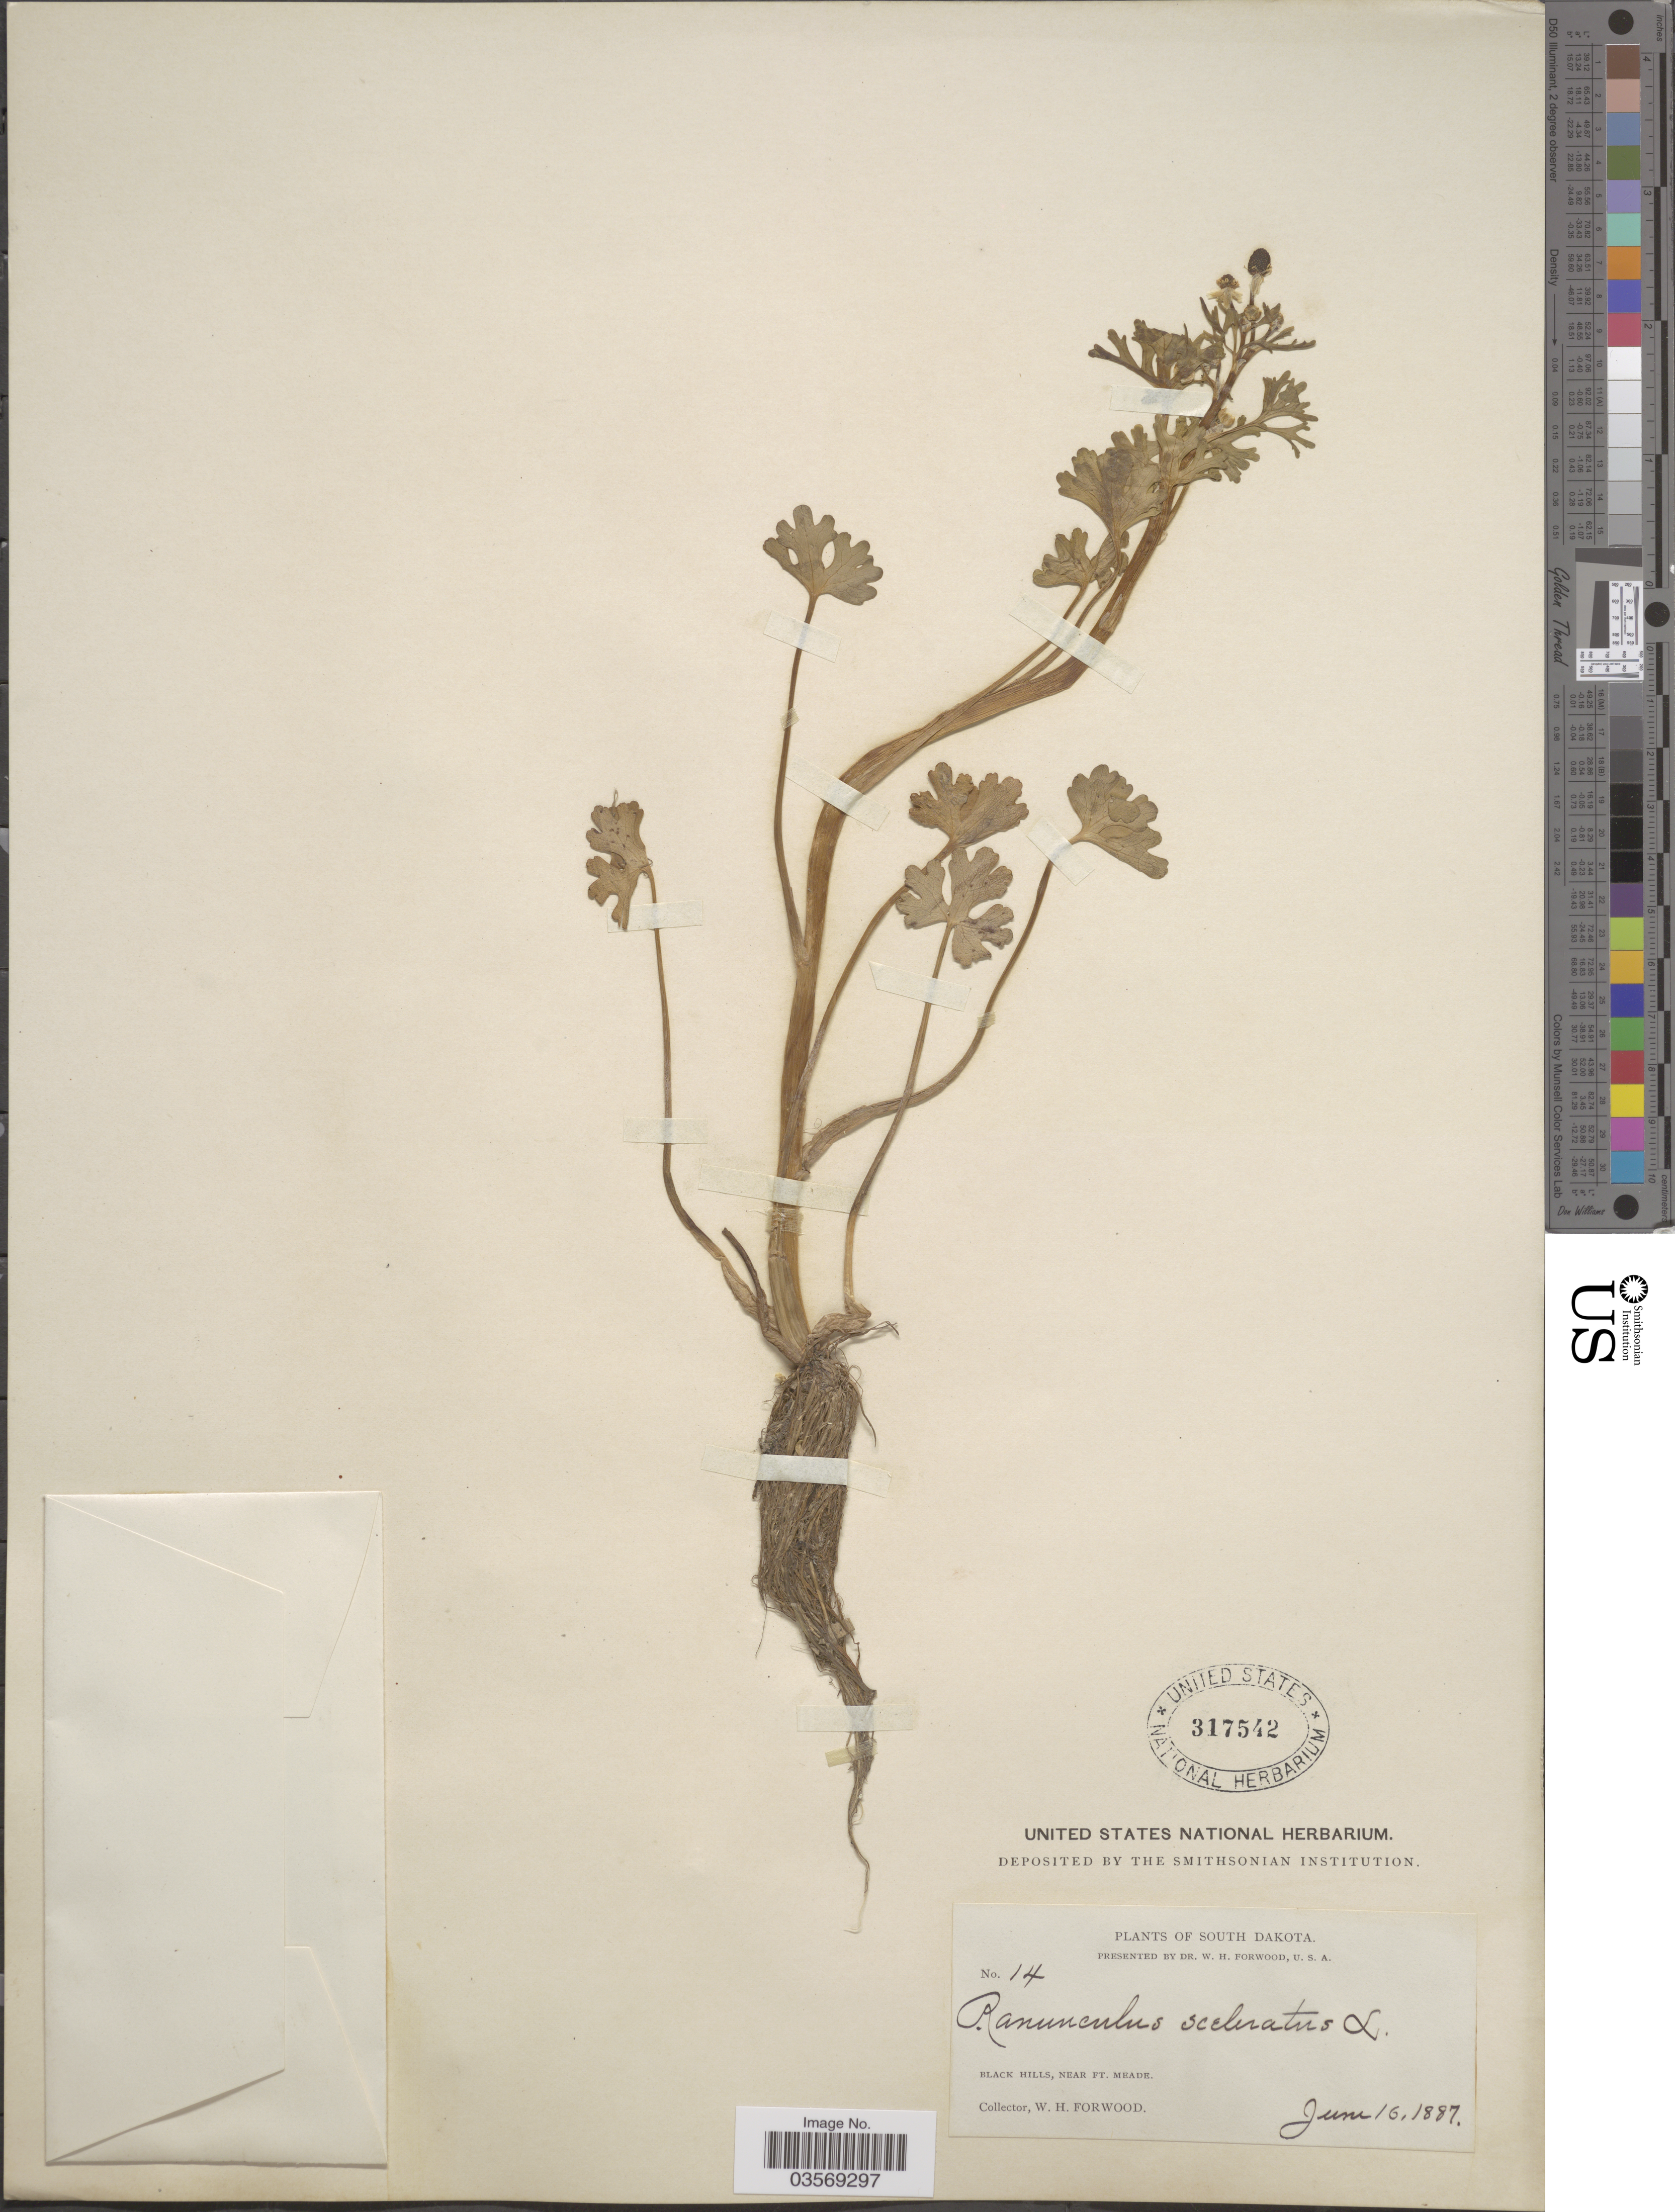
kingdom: Plantae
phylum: Tracheophyta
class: Magnoliopsida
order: Ranunculales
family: Ranunculaceae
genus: Ranunculus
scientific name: Ranunculus sceleratus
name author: L.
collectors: W. Forwood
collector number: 14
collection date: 1887-06-16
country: United States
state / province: South Dakota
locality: Black Hills, near Ft. Meade.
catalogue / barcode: US 317542